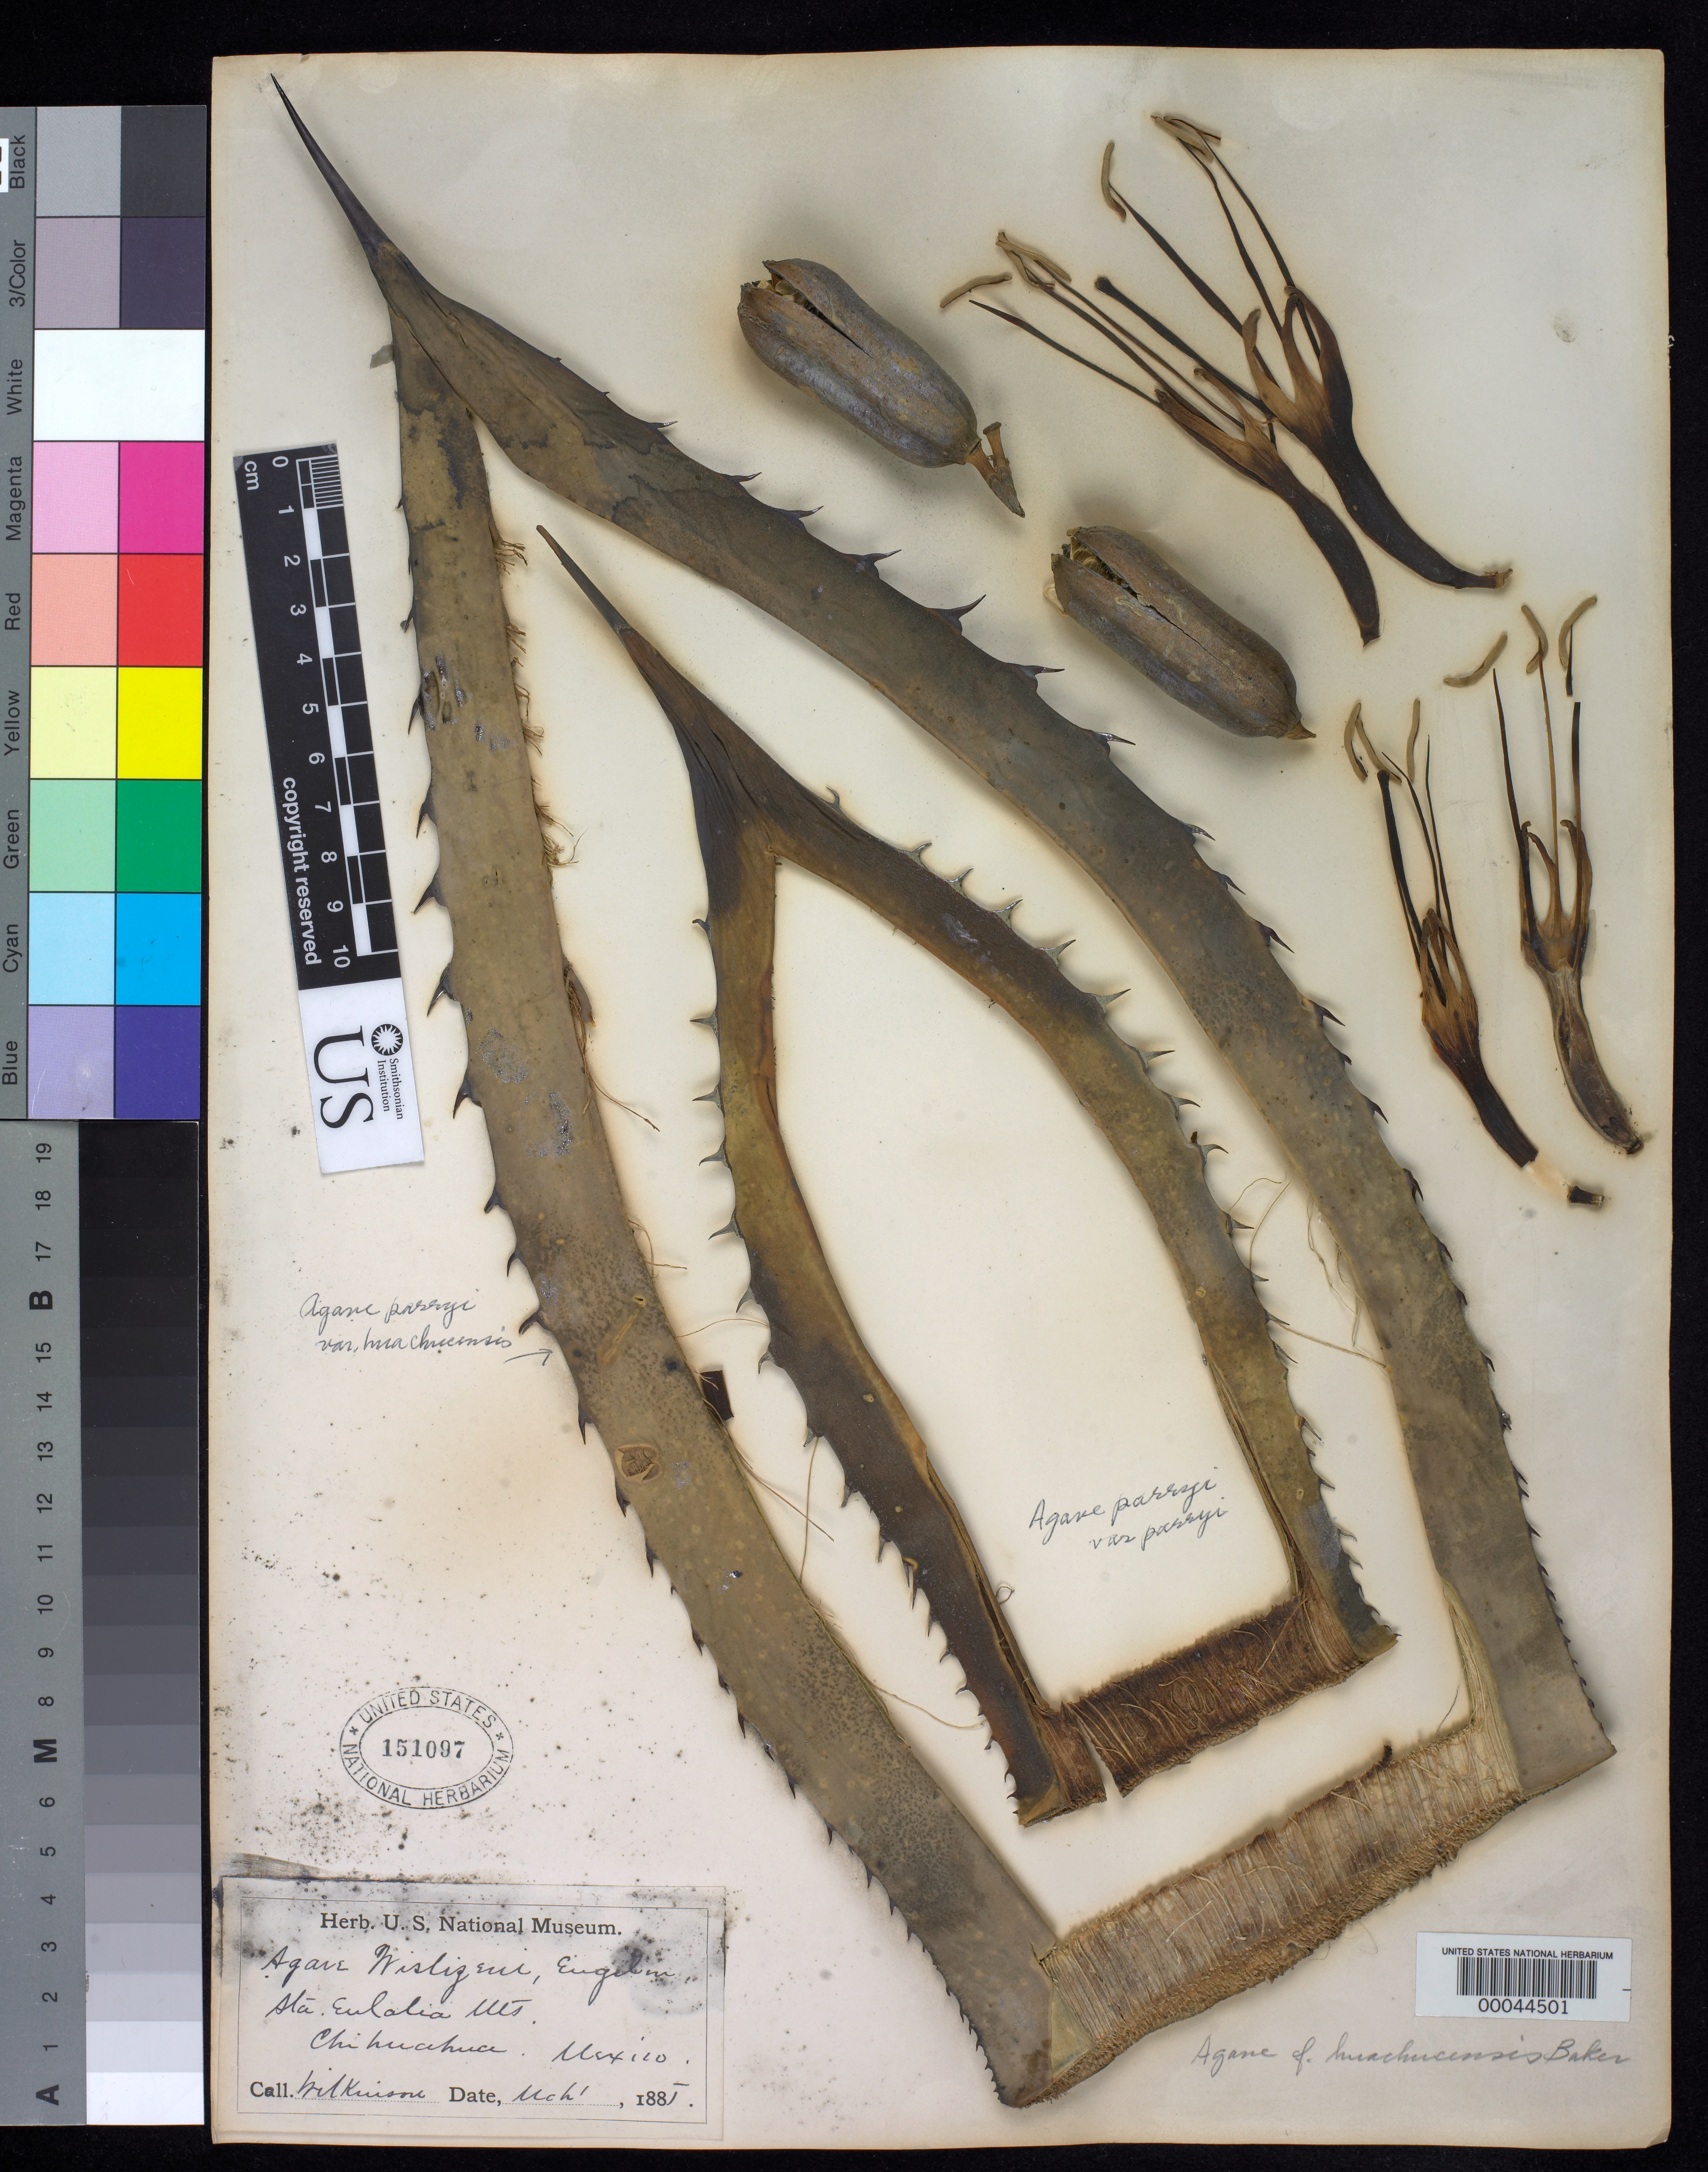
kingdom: Plantae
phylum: Tracheophyta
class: Liliopsida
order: Asparagales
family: Asparagaceae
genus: Agave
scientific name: Agave parryi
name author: Engelm.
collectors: E. Wilkinson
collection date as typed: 01 Mar 1885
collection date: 1885-03-01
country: Mexico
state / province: Chihuahua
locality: St. Eulalia Mtns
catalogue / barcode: US 151097